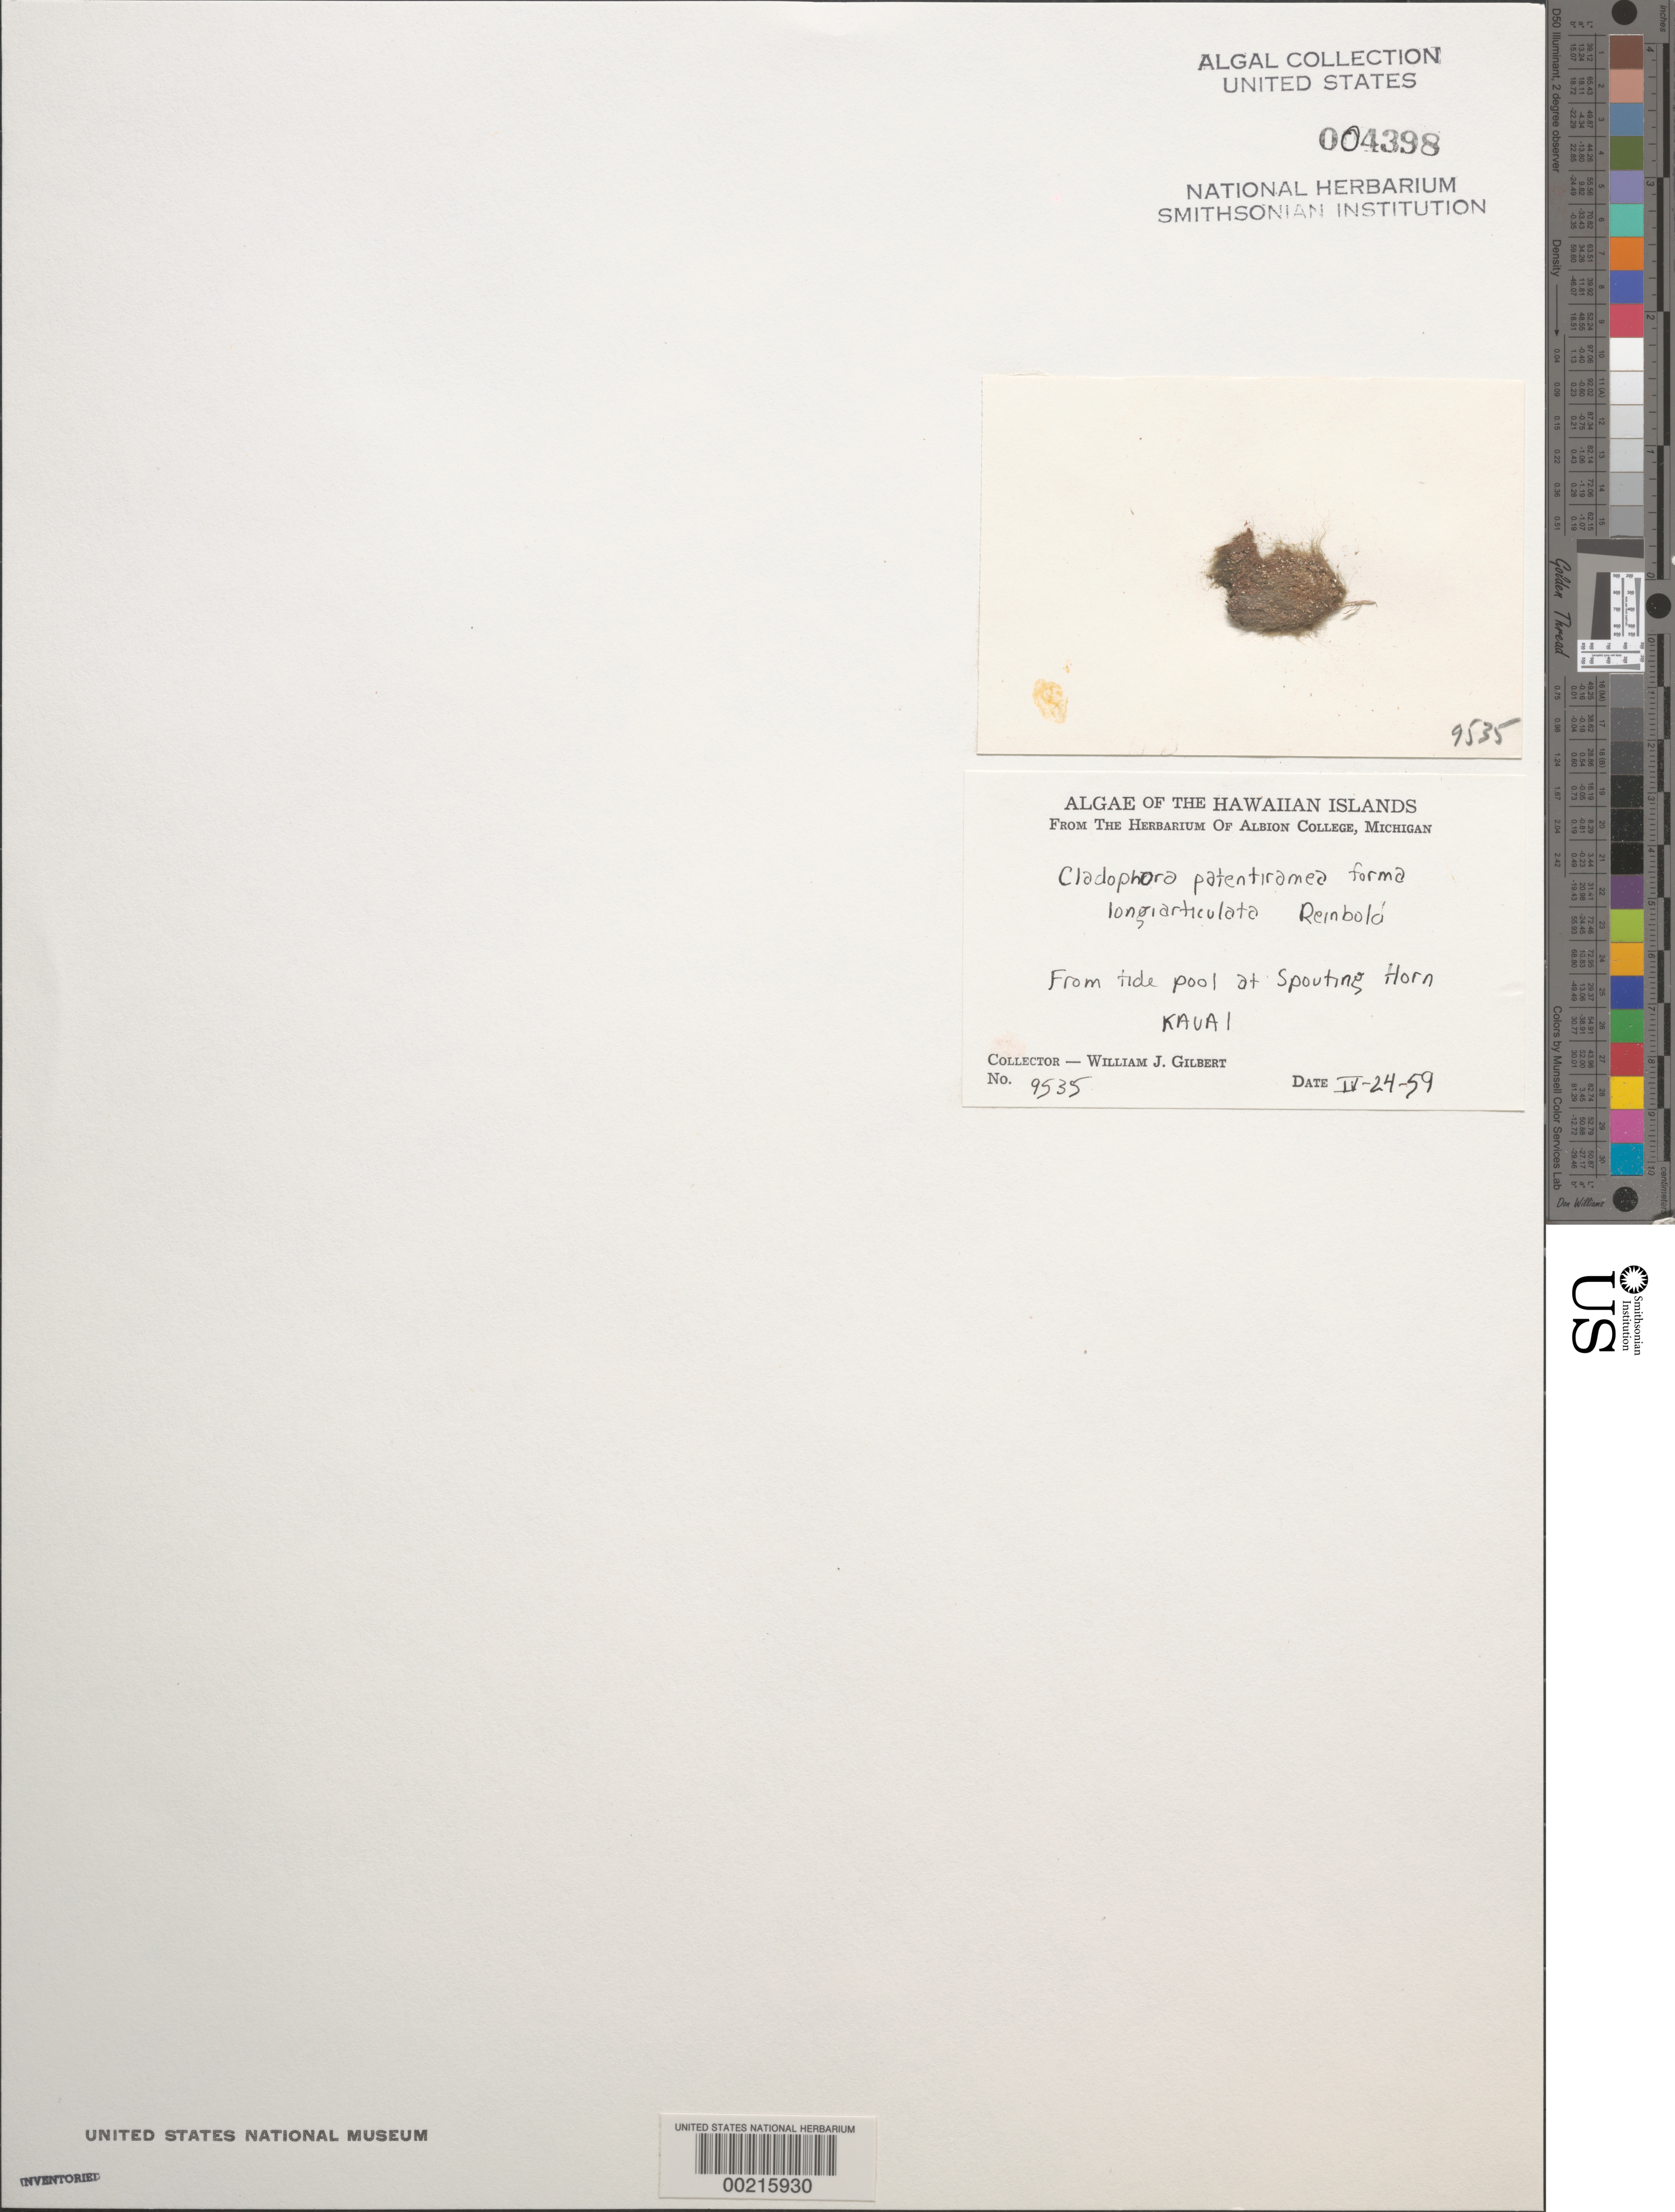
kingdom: Plantae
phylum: Chlorophyta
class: Ulvophyceae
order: Cladophorales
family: Cladophoraceae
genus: Cladophora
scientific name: Cladophora patentiramea f. longiarticulata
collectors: W. J. Gilbert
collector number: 9535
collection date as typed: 24 Apr 1959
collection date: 1959-04-24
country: United States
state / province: Hawaii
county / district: Kauai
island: Kaua'i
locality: Spouting Horn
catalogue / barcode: US 4398